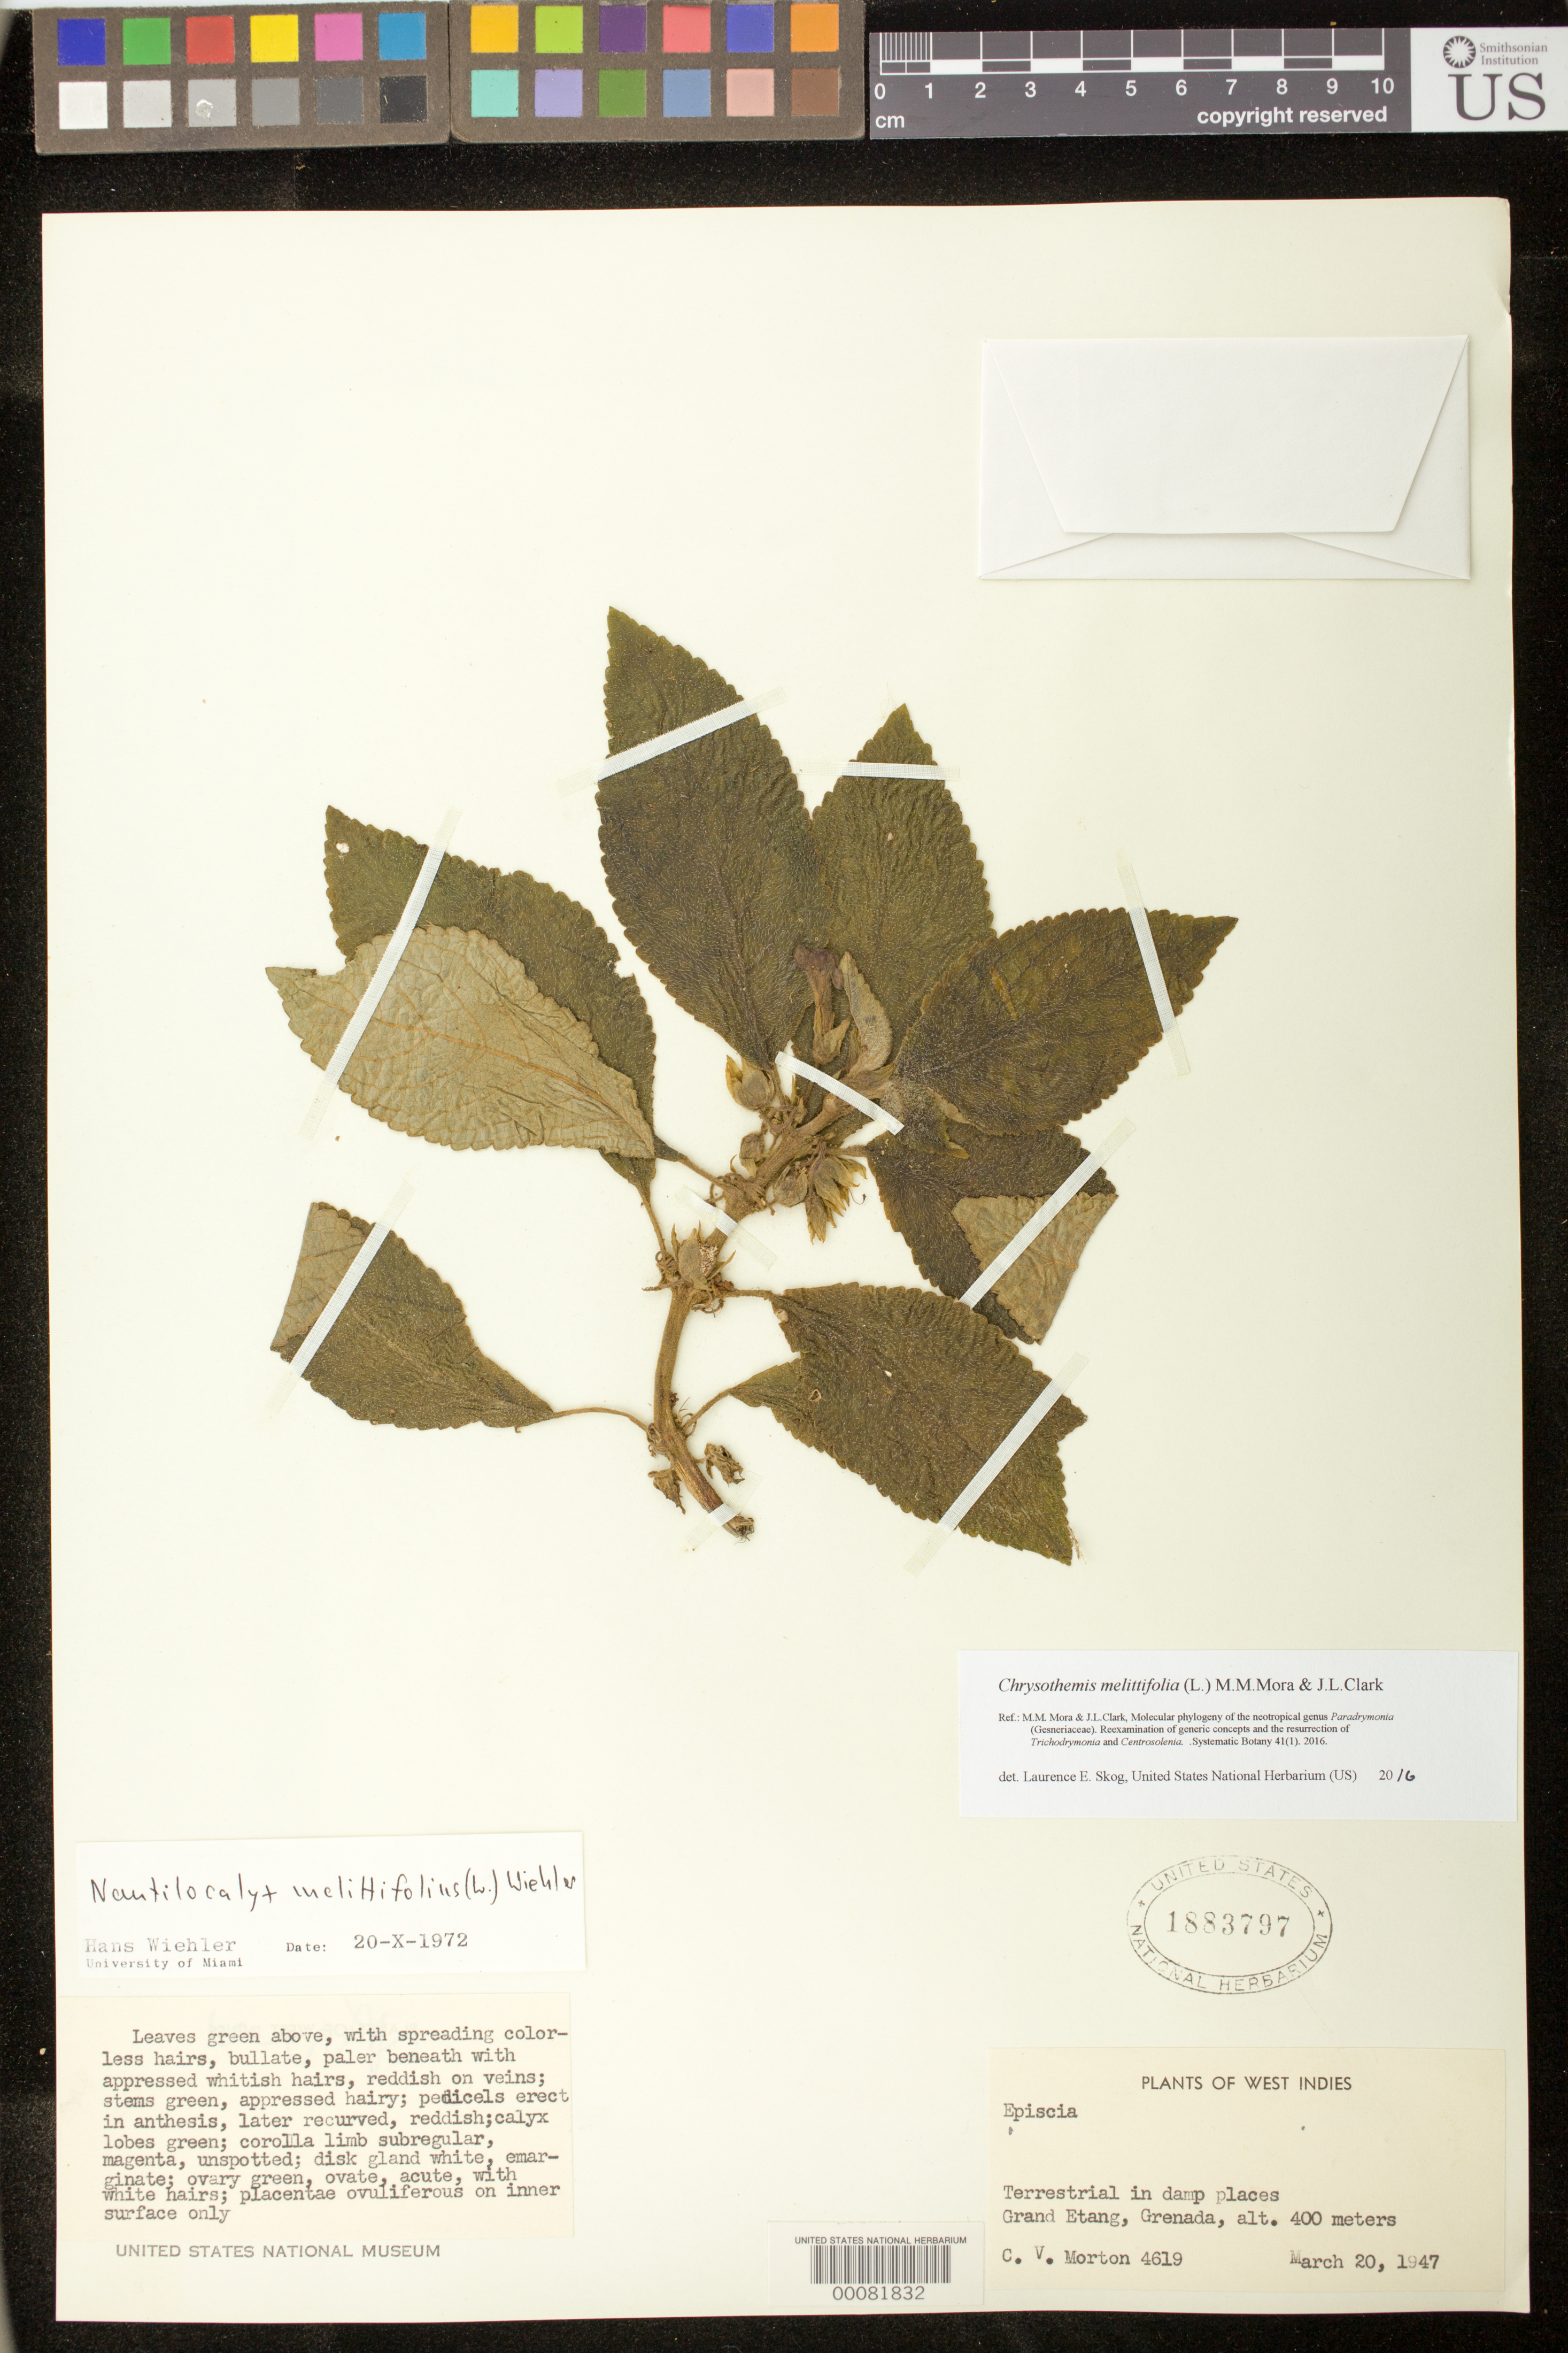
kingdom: Plantae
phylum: Tracheophyta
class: Magnoliopsida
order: Lamiales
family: Gesneriaceae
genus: Chrysothemis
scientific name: Chrysothemis melittifolia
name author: (L.) M.M. Mora & J.L. Clark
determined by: Skog, Laurence E.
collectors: C. V. Morton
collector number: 4619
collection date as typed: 20 Mar 1947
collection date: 1947-03-20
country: Grenada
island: Grenada I.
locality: Grand Etang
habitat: damp places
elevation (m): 400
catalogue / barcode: US 1883797